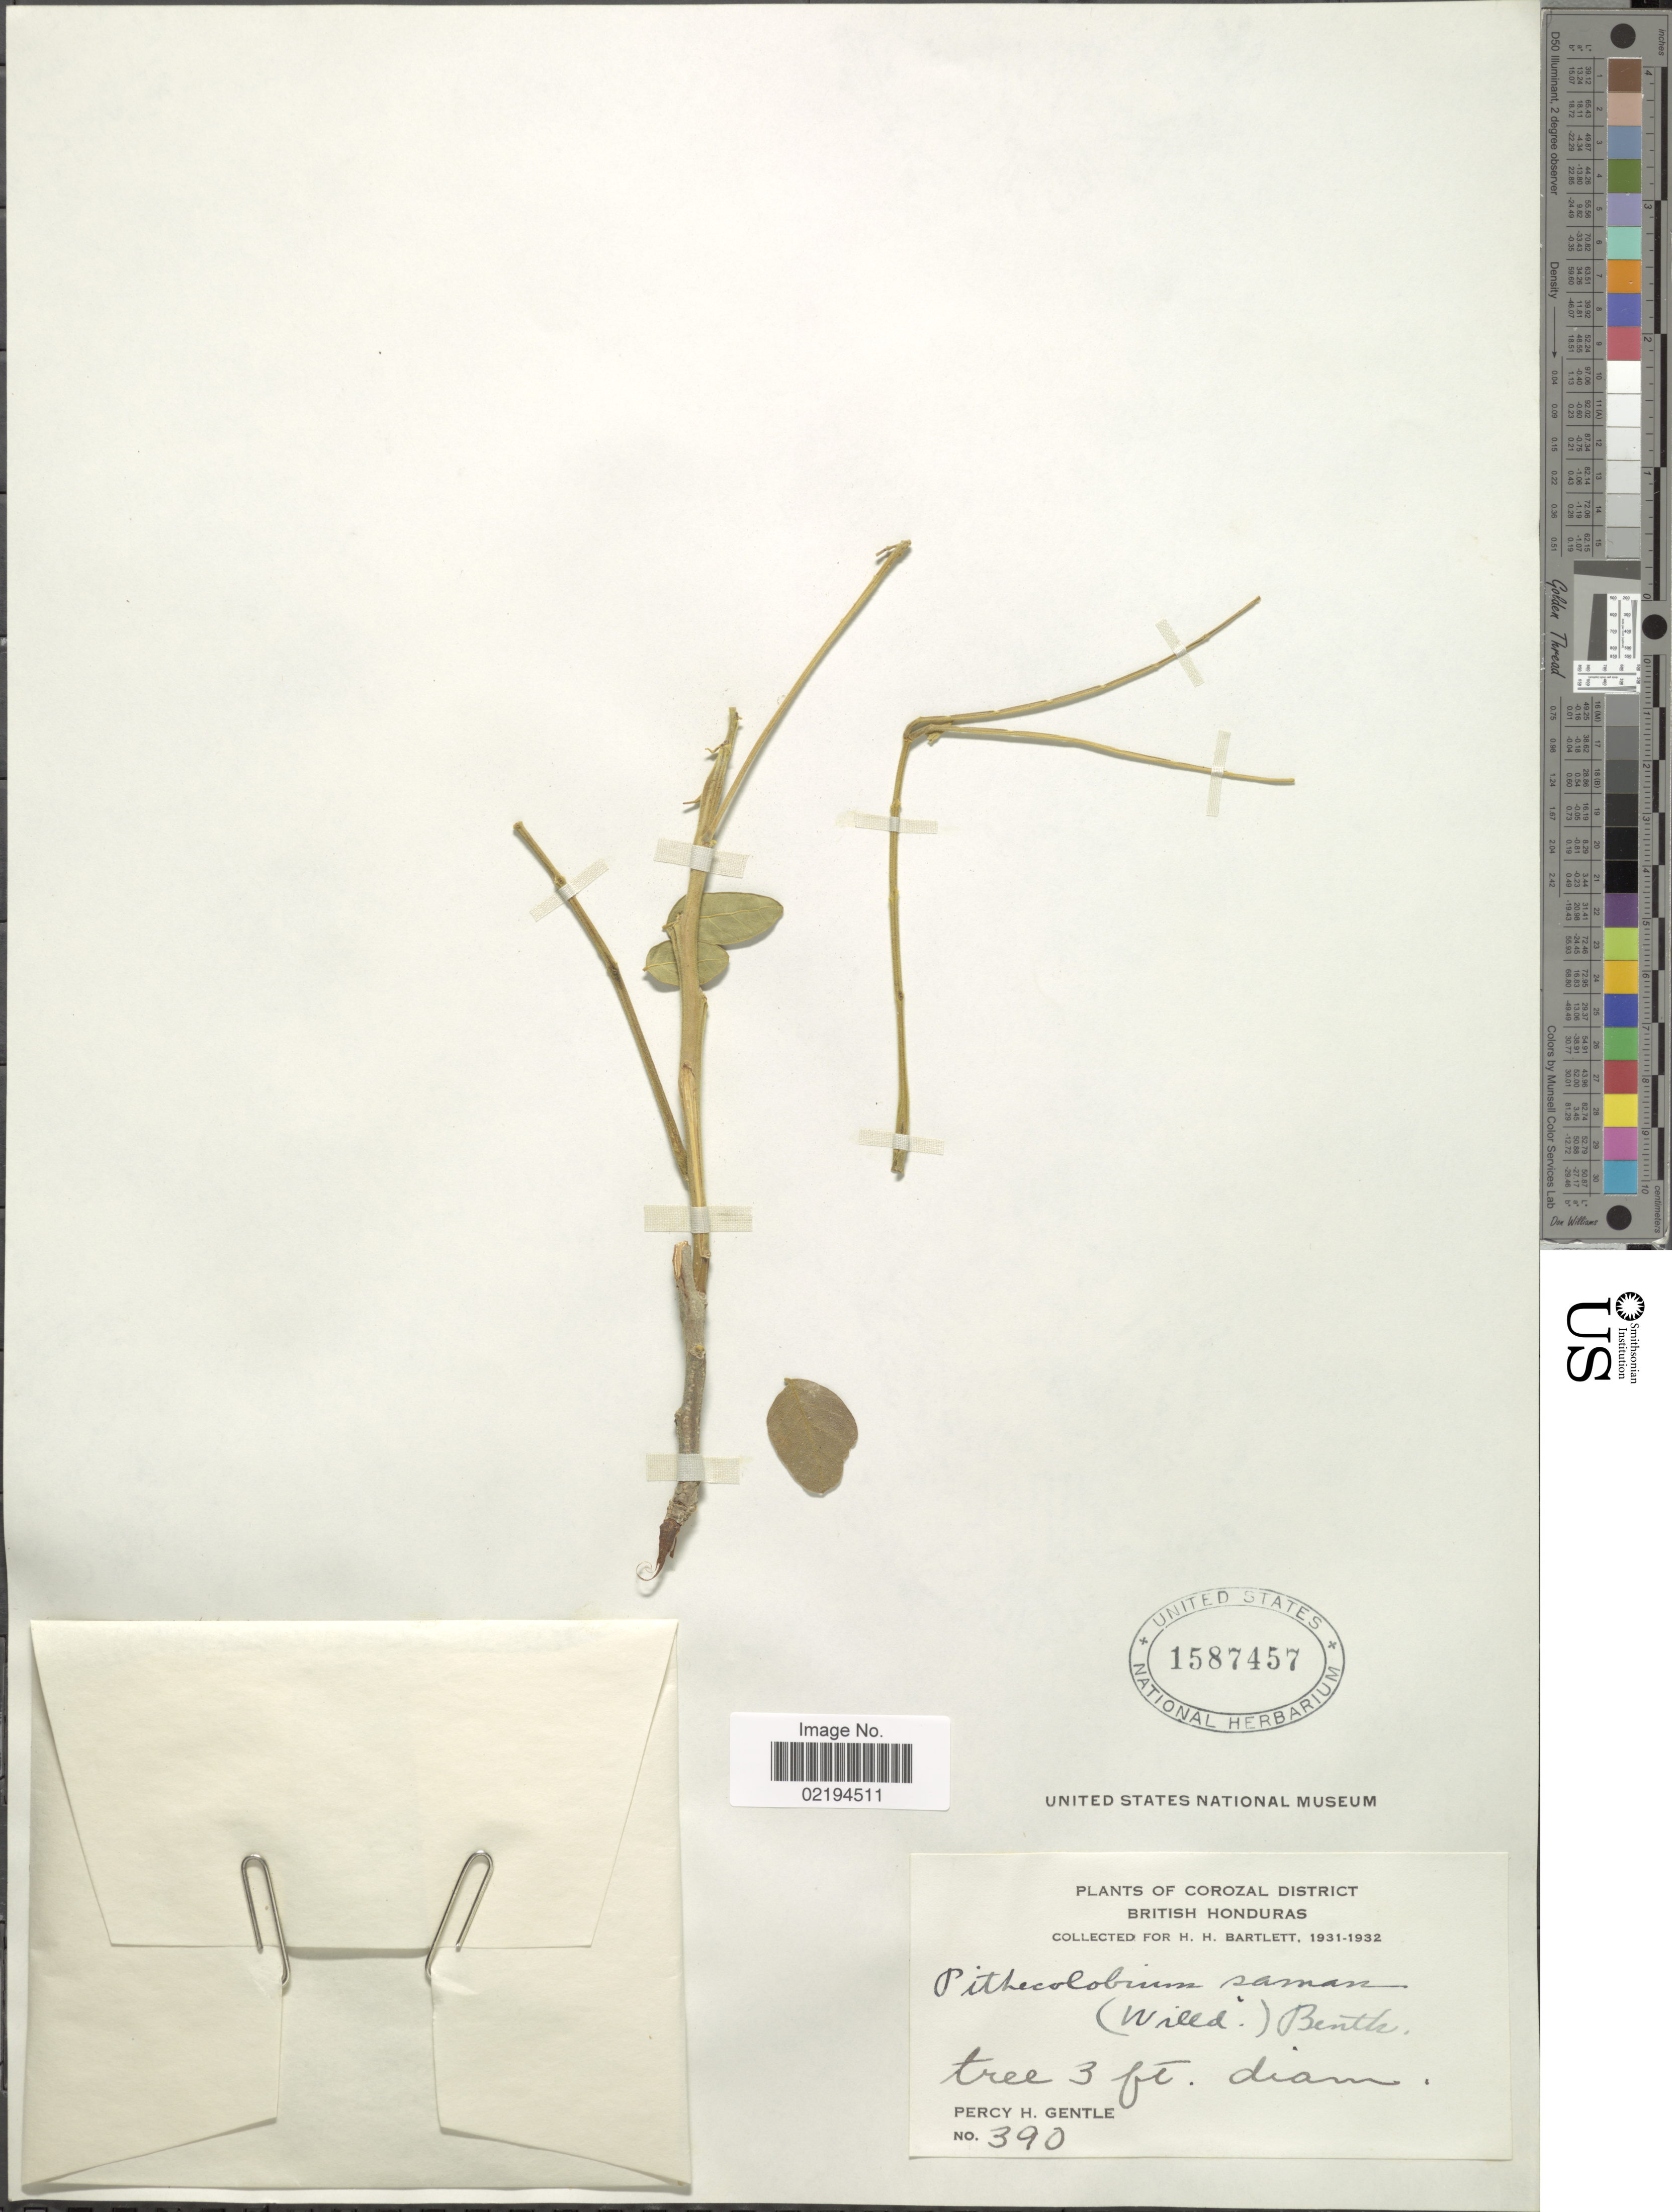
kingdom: Plantae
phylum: Tracheophyta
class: Magnoliopsida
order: Fabales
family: Fabaceae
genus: Samanea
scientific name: Samanea saman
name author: (Jacq.) Merr.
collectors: P. H. Gentle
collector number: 390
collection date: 1931/1932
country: Belize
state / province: Corozal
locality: British Honduras.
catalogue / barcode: US 1587457